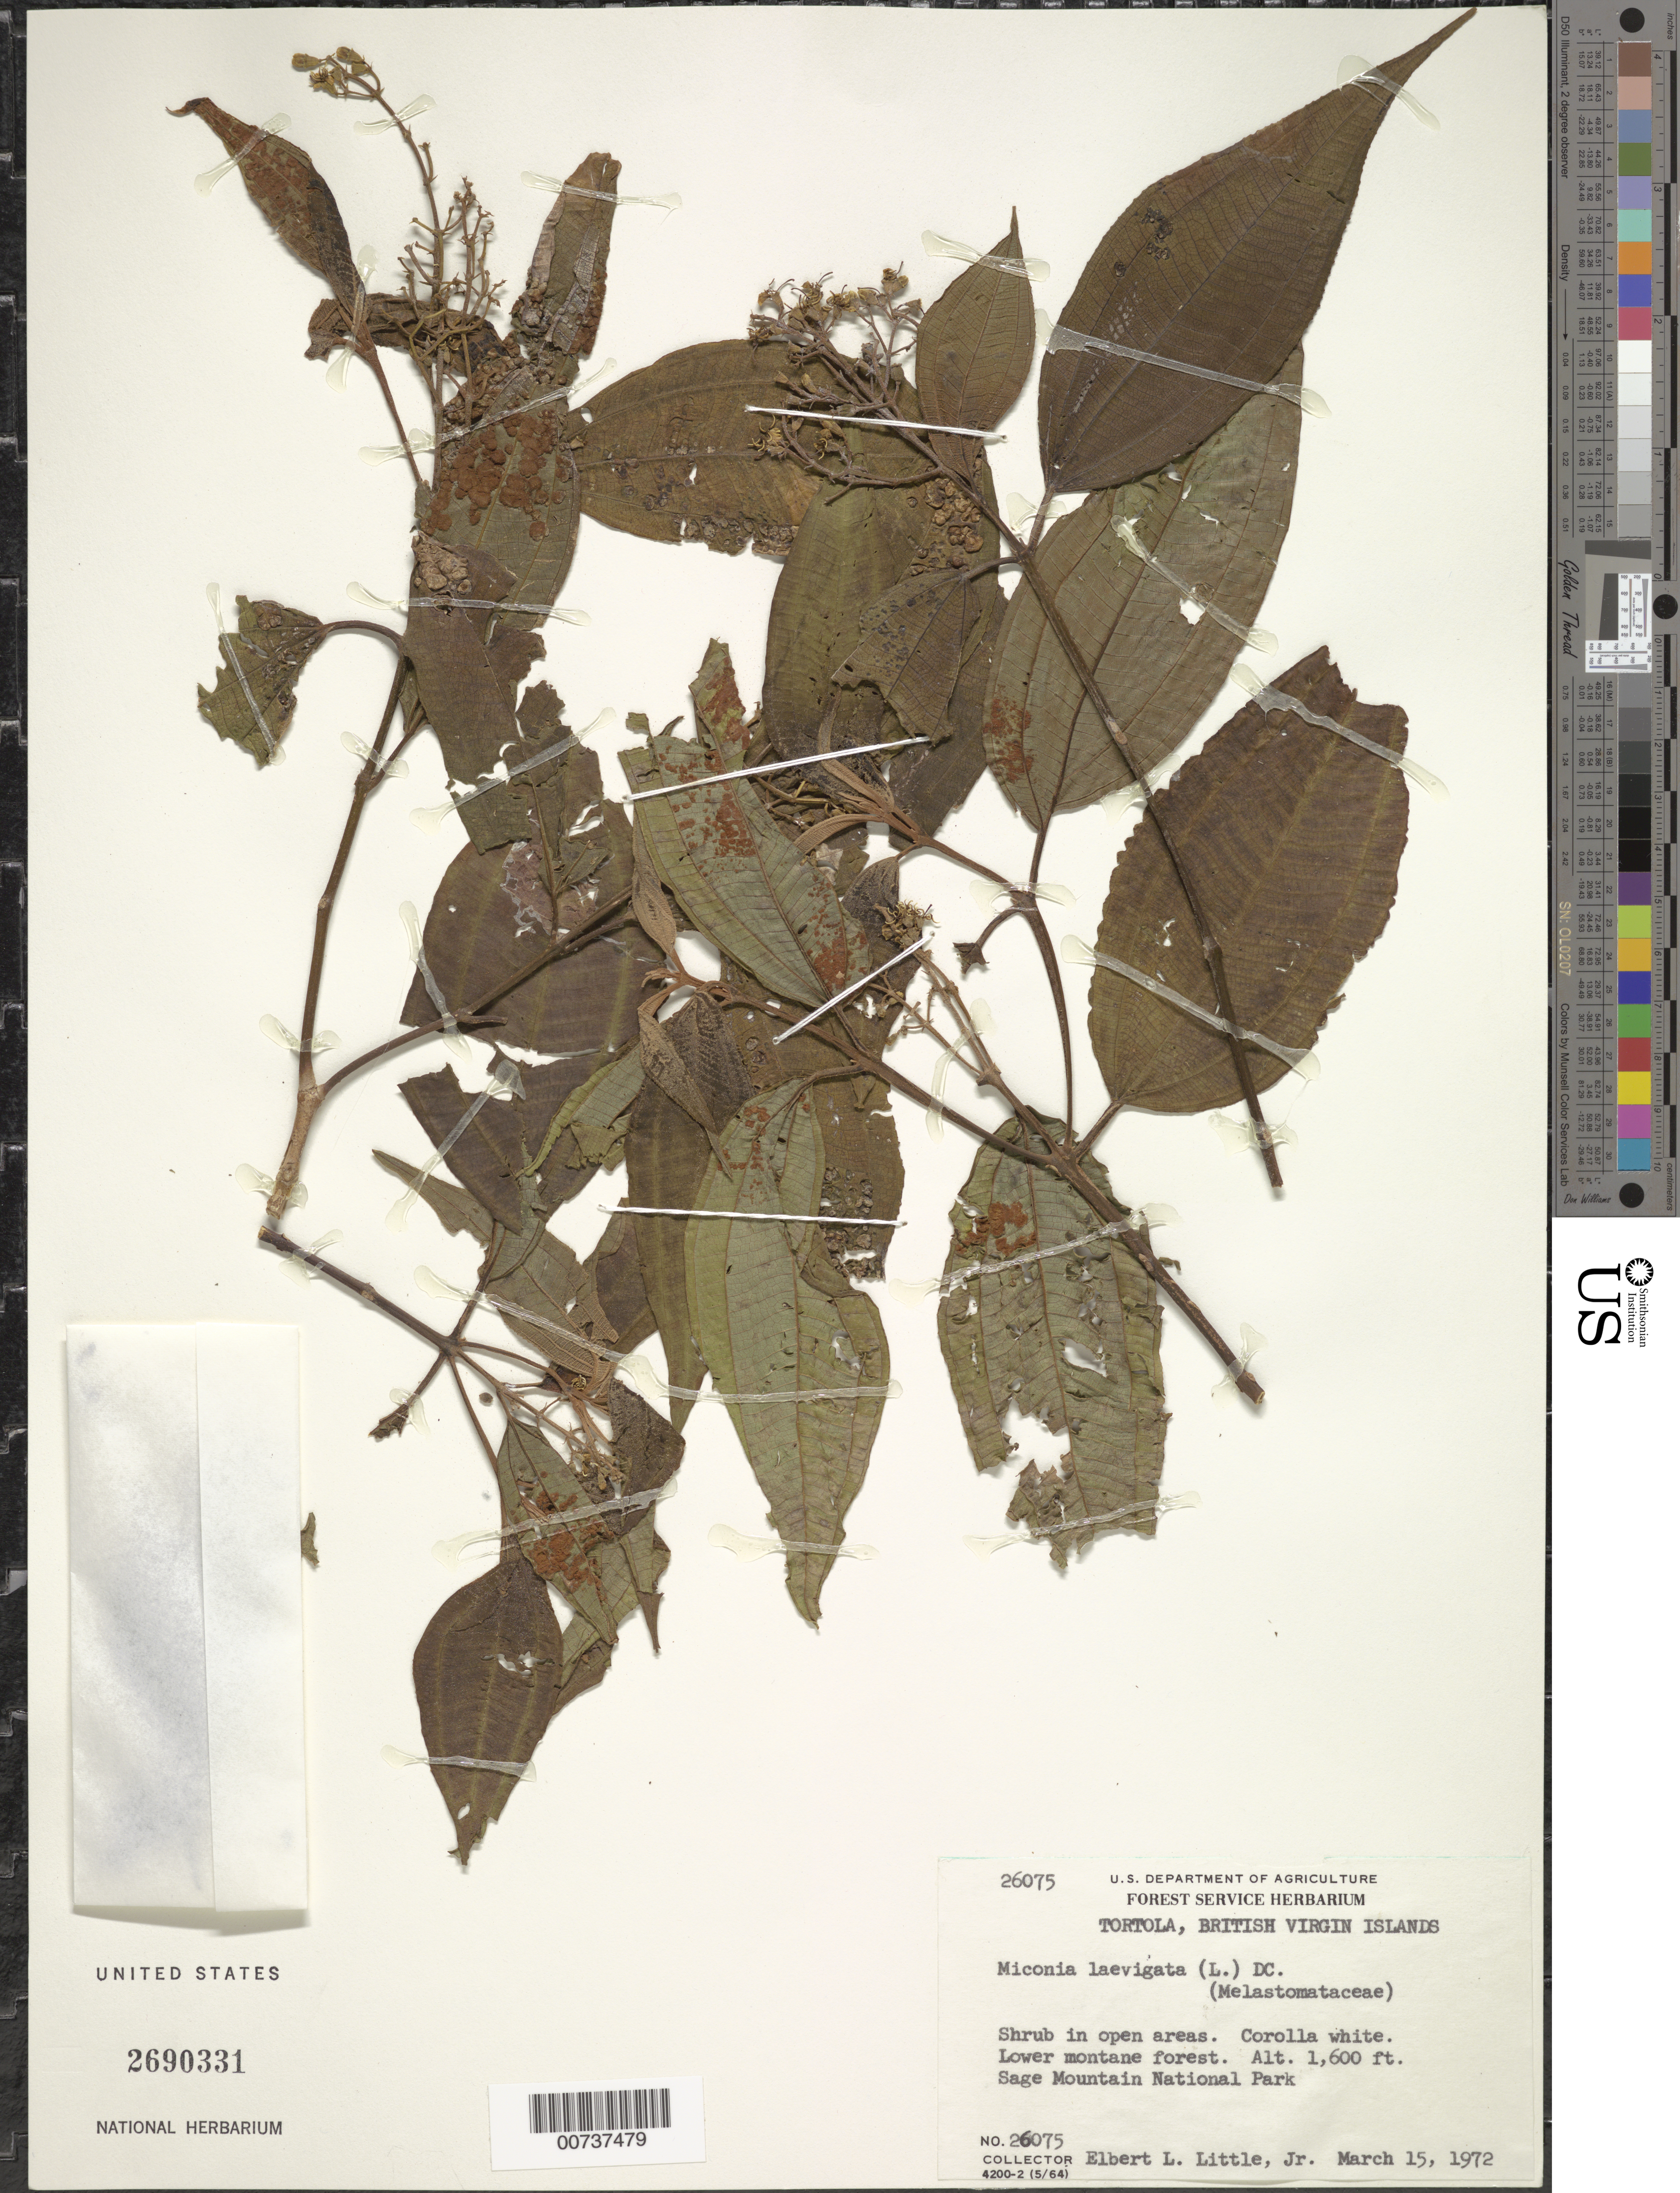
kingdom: Plantae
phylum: Tracheophyta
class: Magnoliopsida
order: Myrtales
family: Melastomataceae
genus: Miconia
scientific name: Miconia laevigata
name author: (L.) D. Don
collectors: E. L. Little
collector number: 26075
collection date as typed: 15 Mar 1972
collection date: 1972-03-15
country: British Virgin Islands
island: Tortola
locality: Sage Mountain National Park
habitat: Lower montane forest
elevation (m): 488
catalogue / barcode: US 2690331